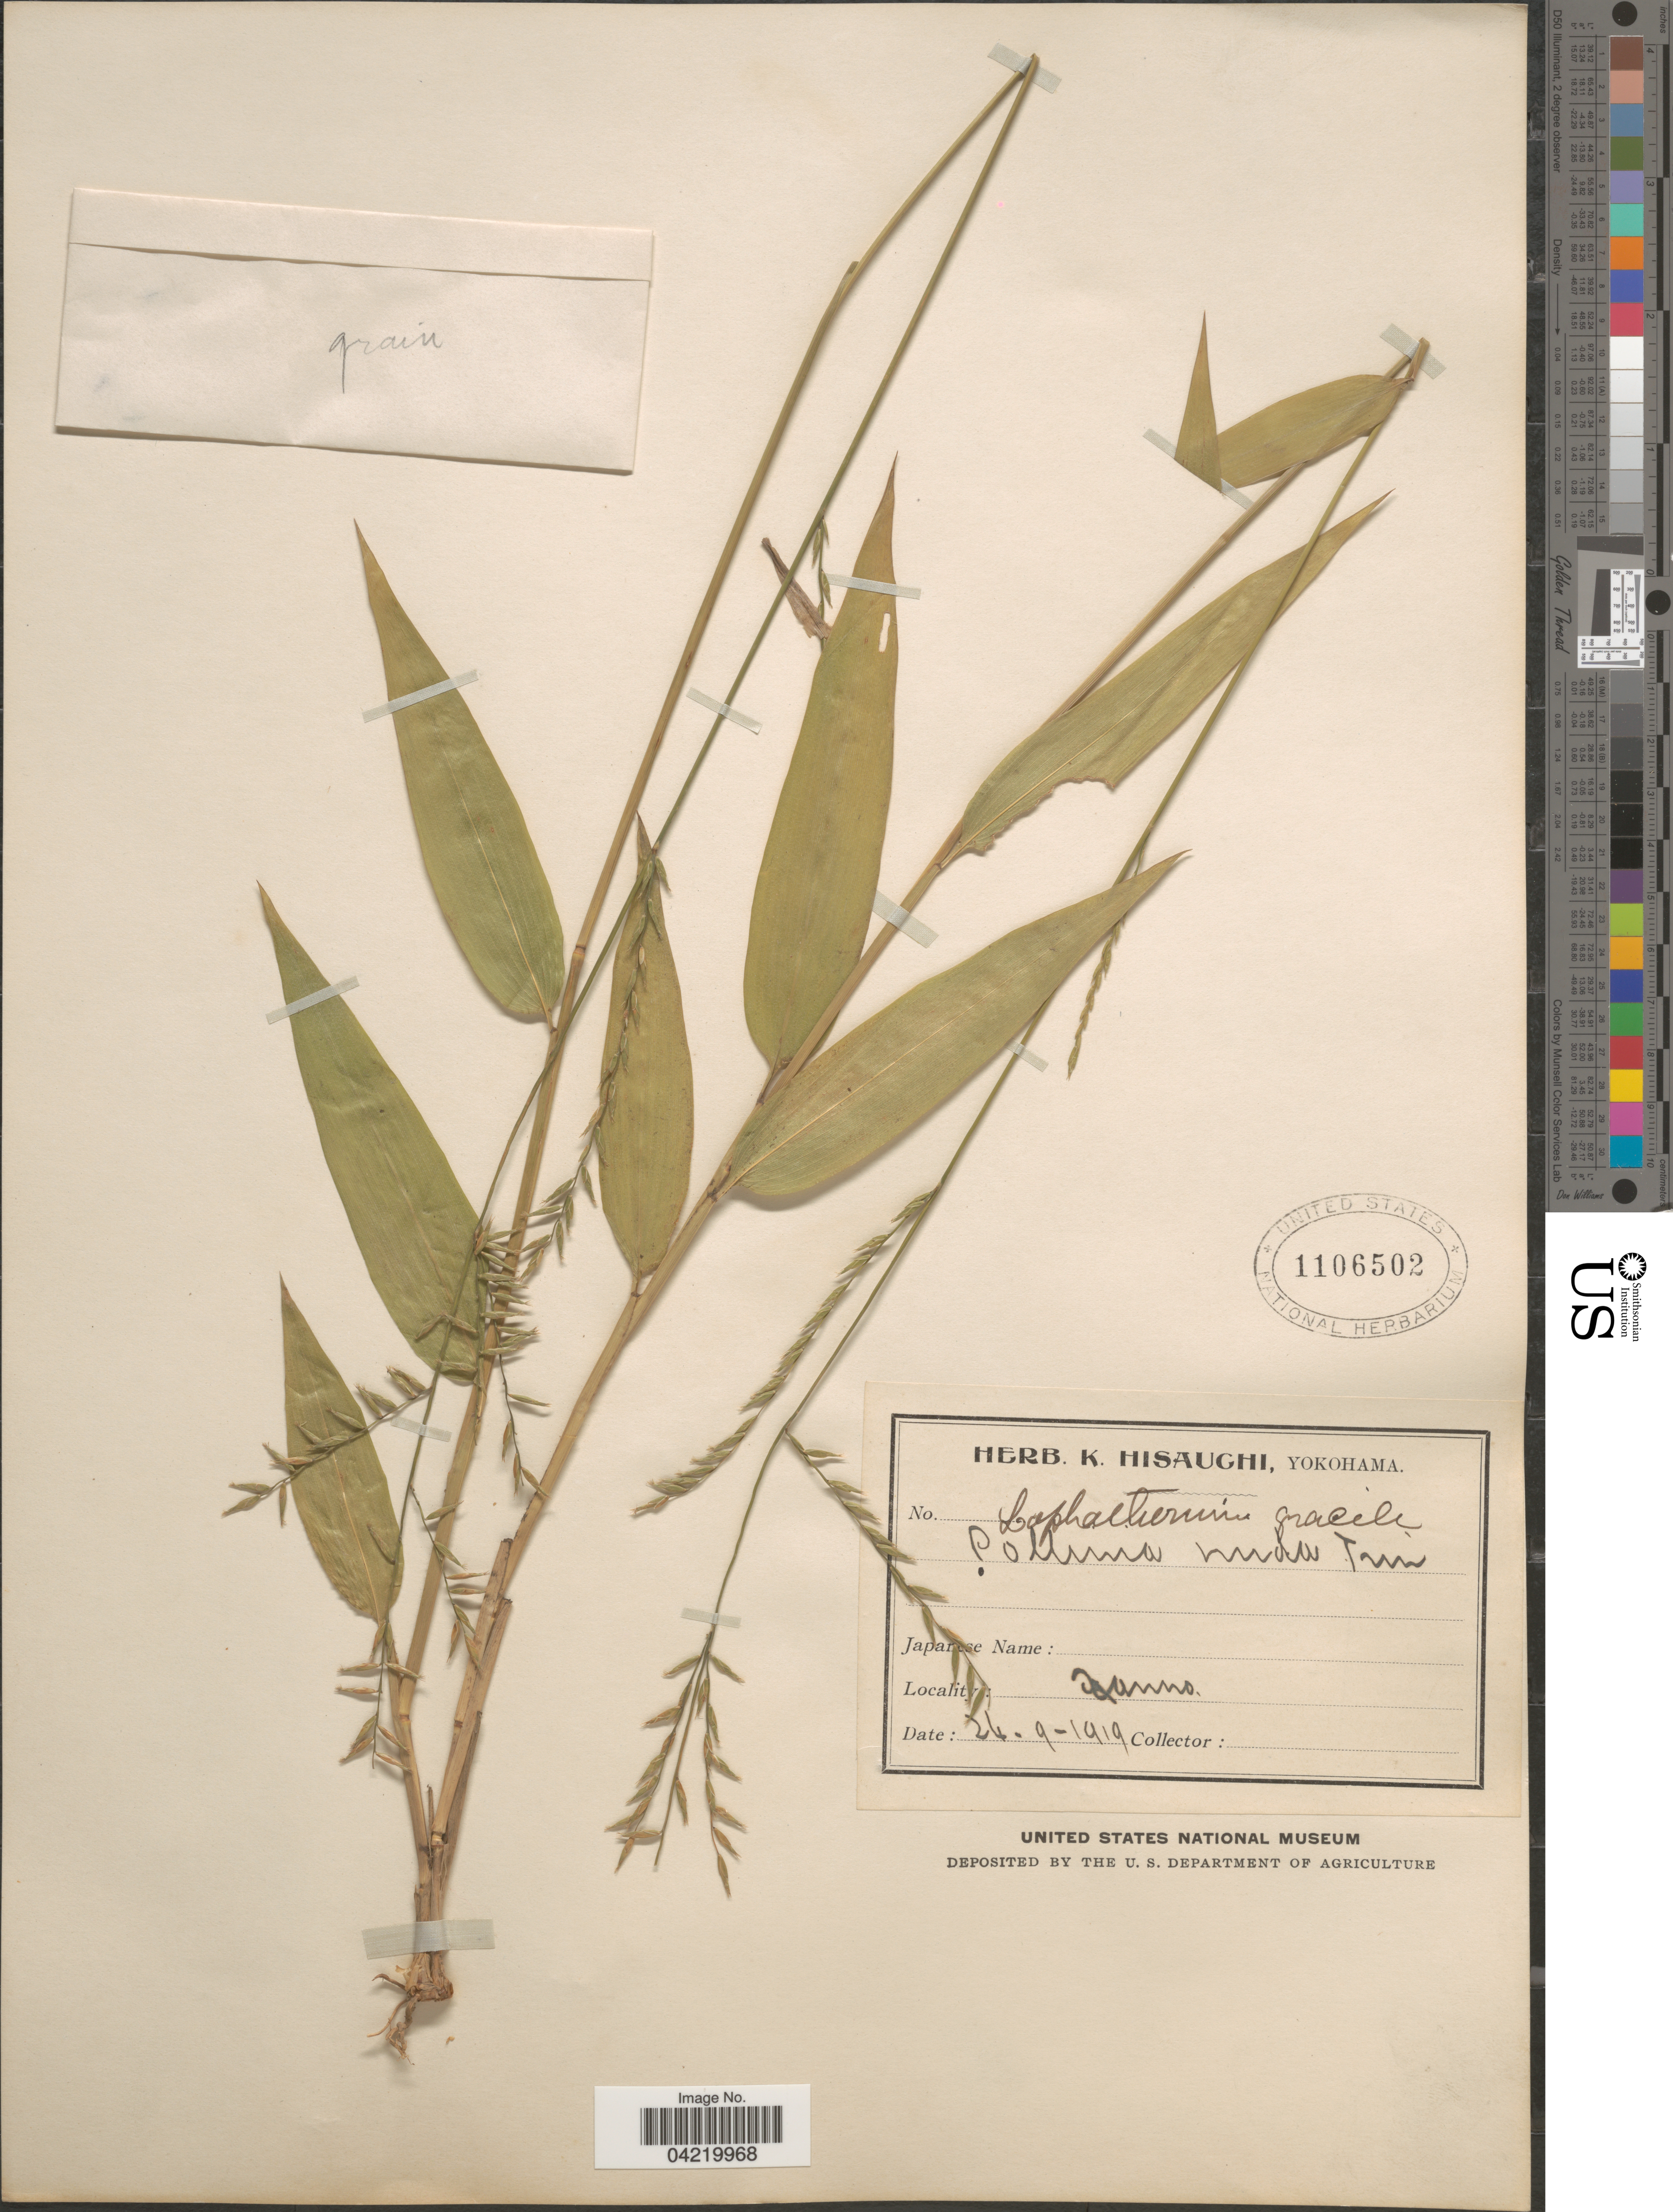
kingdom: Plantae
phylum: Tracheophyta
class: Liliopsida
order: Poales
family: Poaceae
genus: Lophatherum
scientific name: Lophatherum gracile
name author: Brongn.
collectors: ex herb. Hisaughi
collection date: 1919-09-24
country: Japan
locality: Sanno.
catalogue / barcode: US 1106502